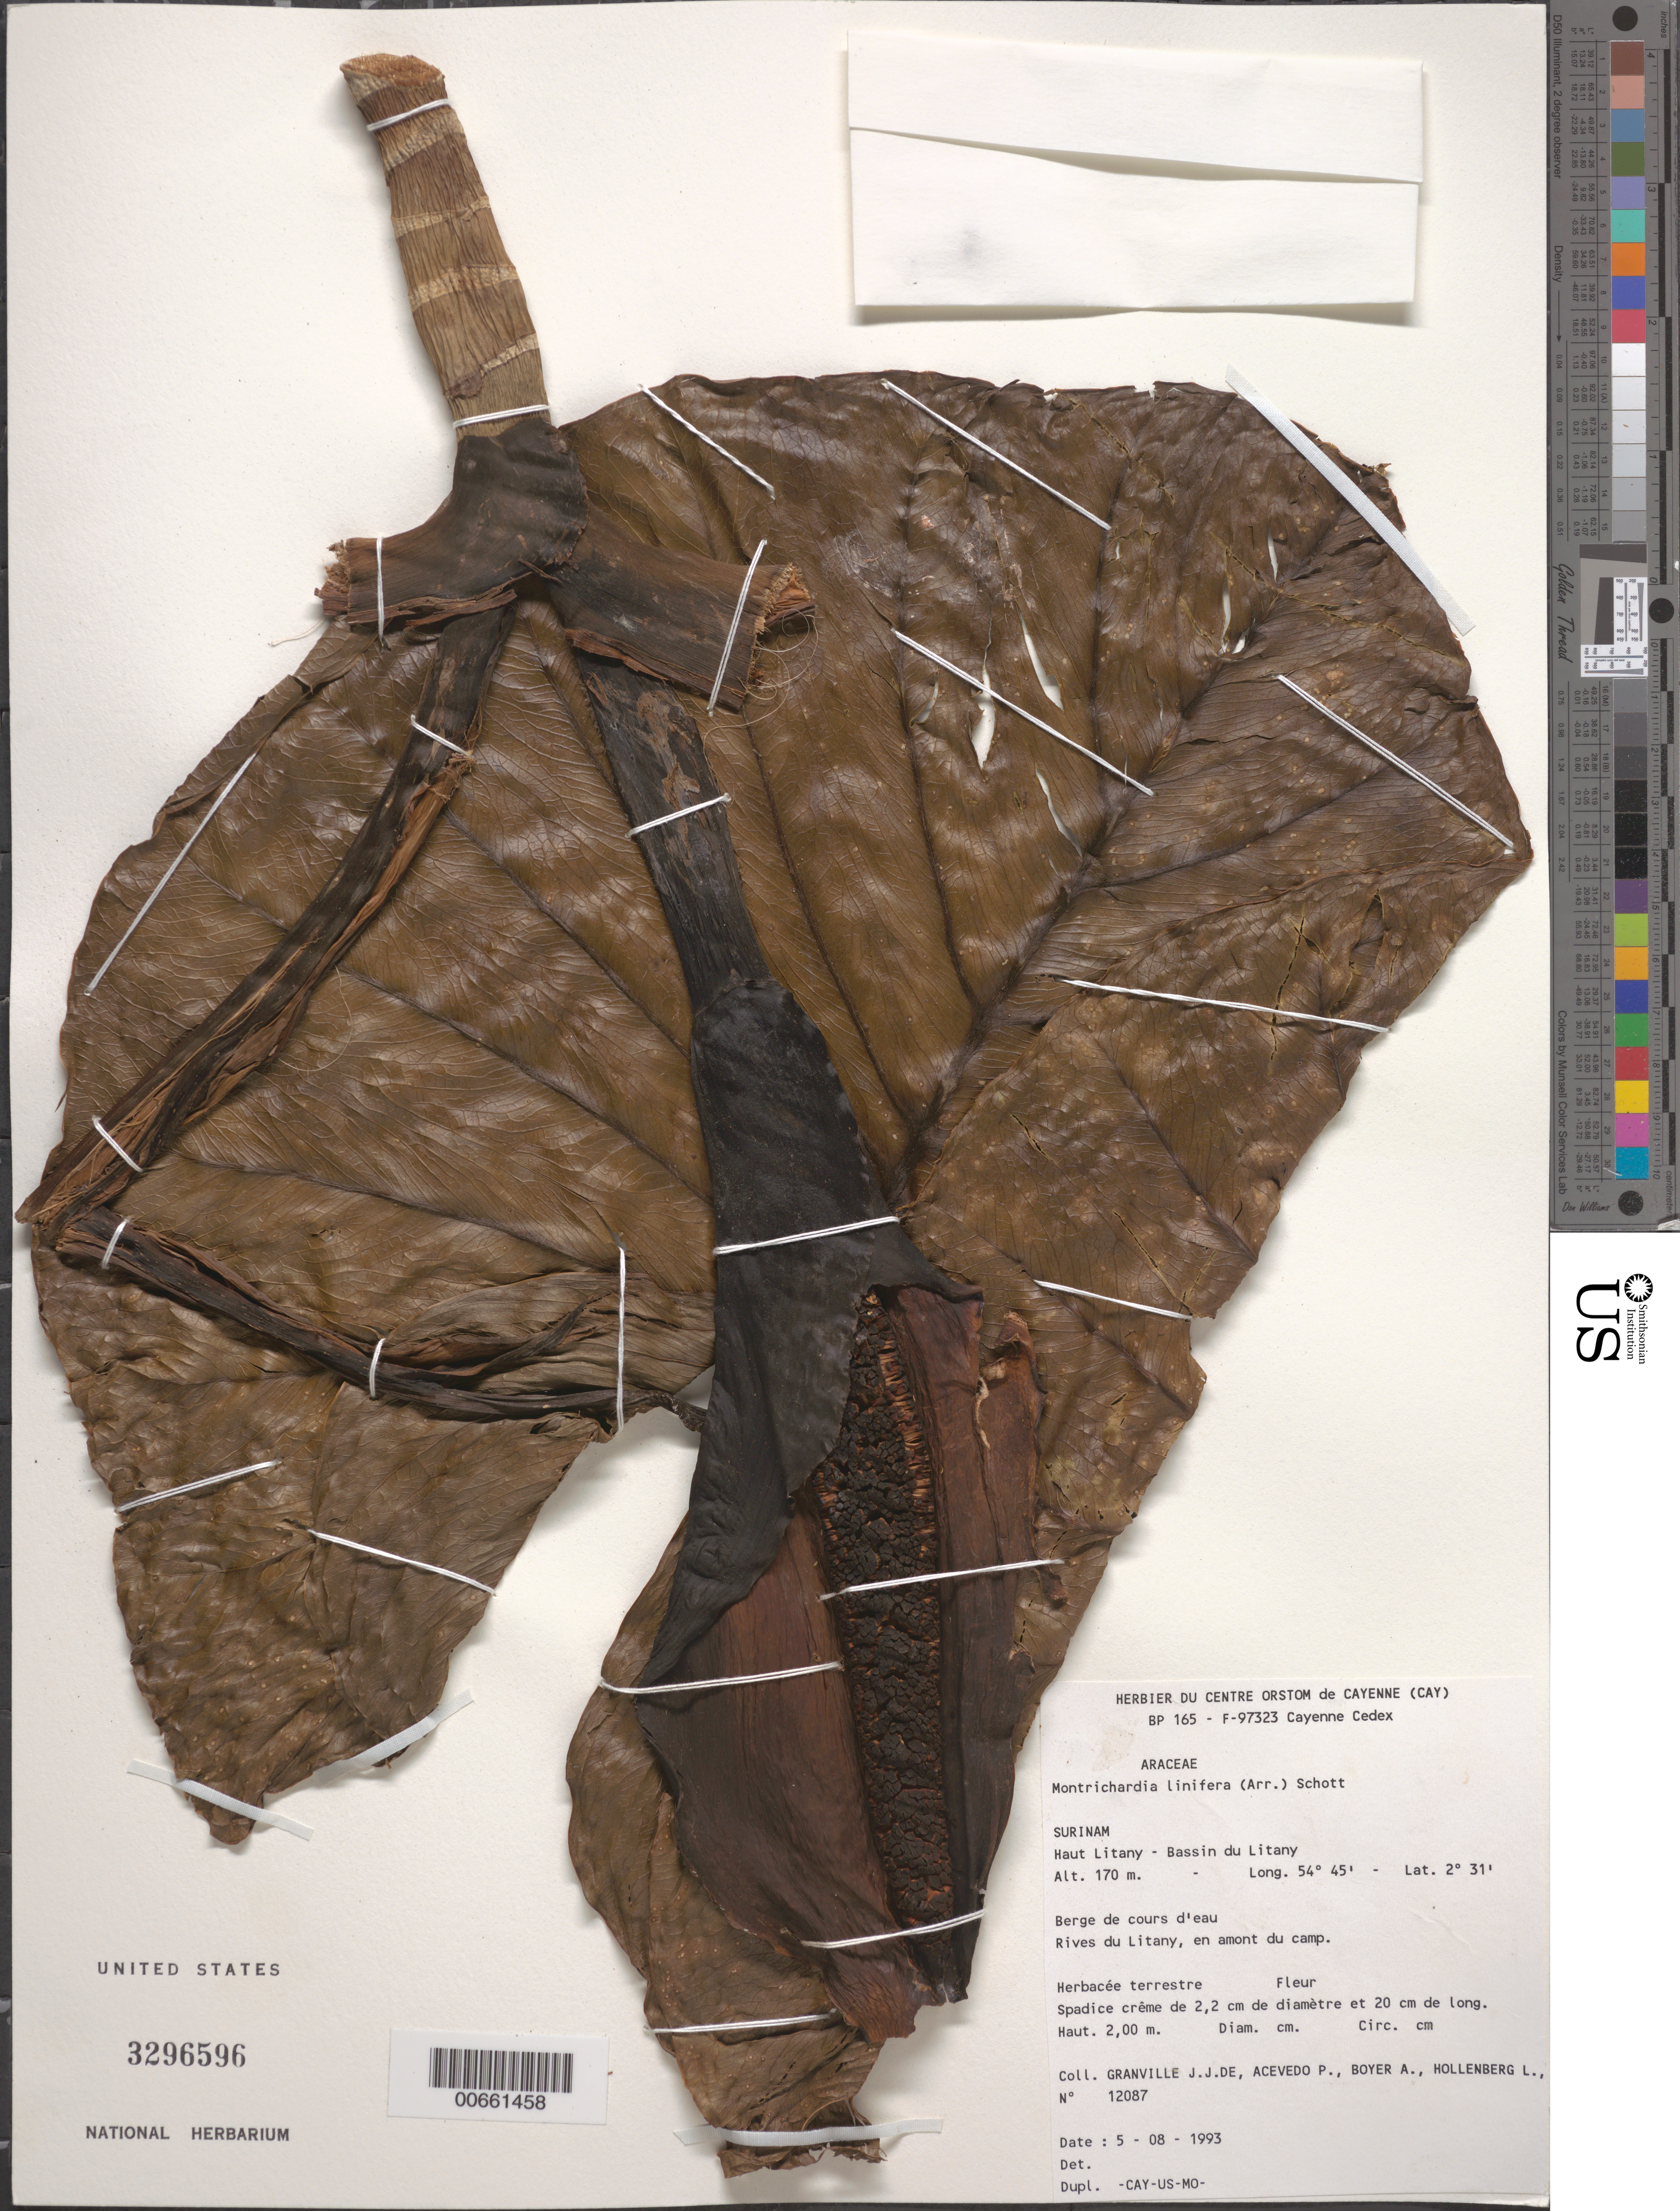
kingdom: Plantae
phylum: Tracheophyta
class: Liliopsida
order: Alismatales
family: Araceae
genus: Montrichardia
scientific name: Montrichardia linifera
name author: (Arruda) Schott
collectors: J.-J. de Granville, P. Acevedo-Rodr., A. Boyer & L. Hollenberg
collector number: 12087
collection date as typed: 5-Aug-93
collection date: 1993-08-05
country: Suriname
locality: Haut Litany, Bassin du Litany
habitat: Banks of Bassin du Litany, above camp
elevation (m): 170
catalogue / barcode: US 3296596